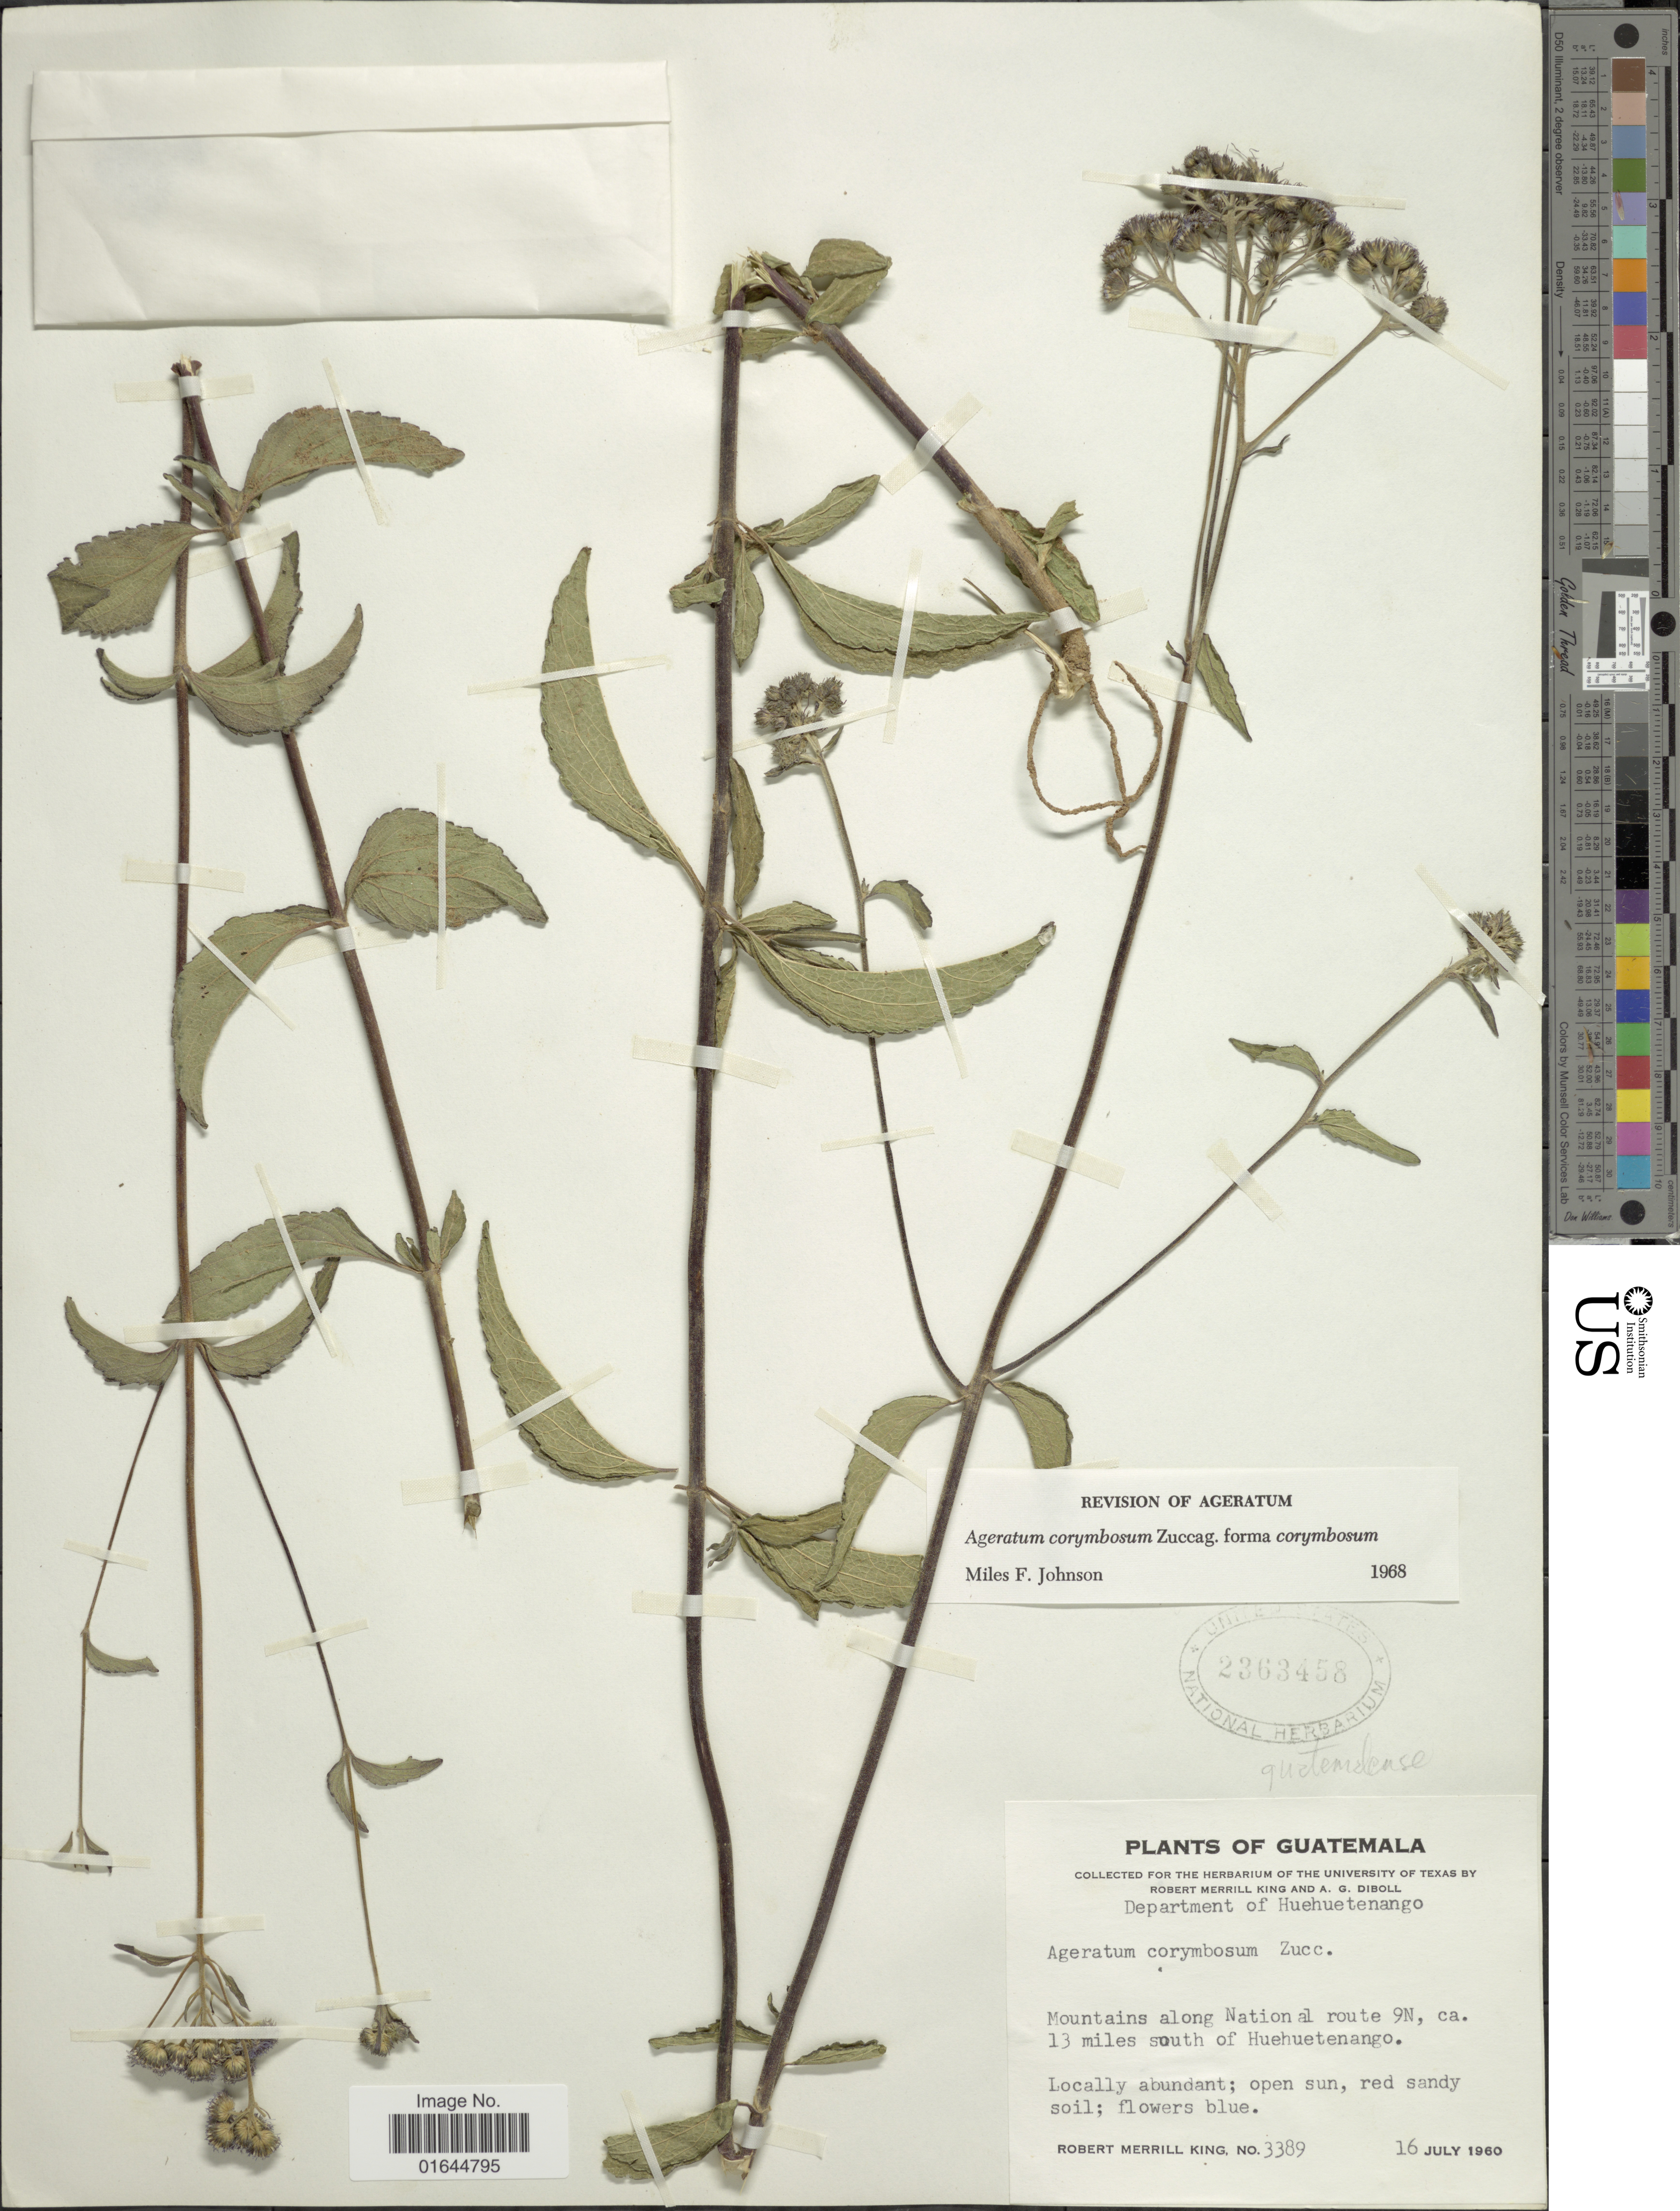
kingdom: Plantae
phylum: Tracheophyta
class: Magnoliopsida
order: Asterales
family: Asteraceae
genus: Ageratum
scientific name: Ageratum guatamalense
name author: M.F. Johnson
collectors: R. M. King & A. Diboll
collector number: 3389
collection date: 1960-07-16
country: Guatemala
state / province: Huehuetenango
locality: Guatemala, Department of Huehuetenango, Mountains along National al Route 9N, ca. 13 mile south of Huehuetenango.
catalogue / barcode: US 2363458